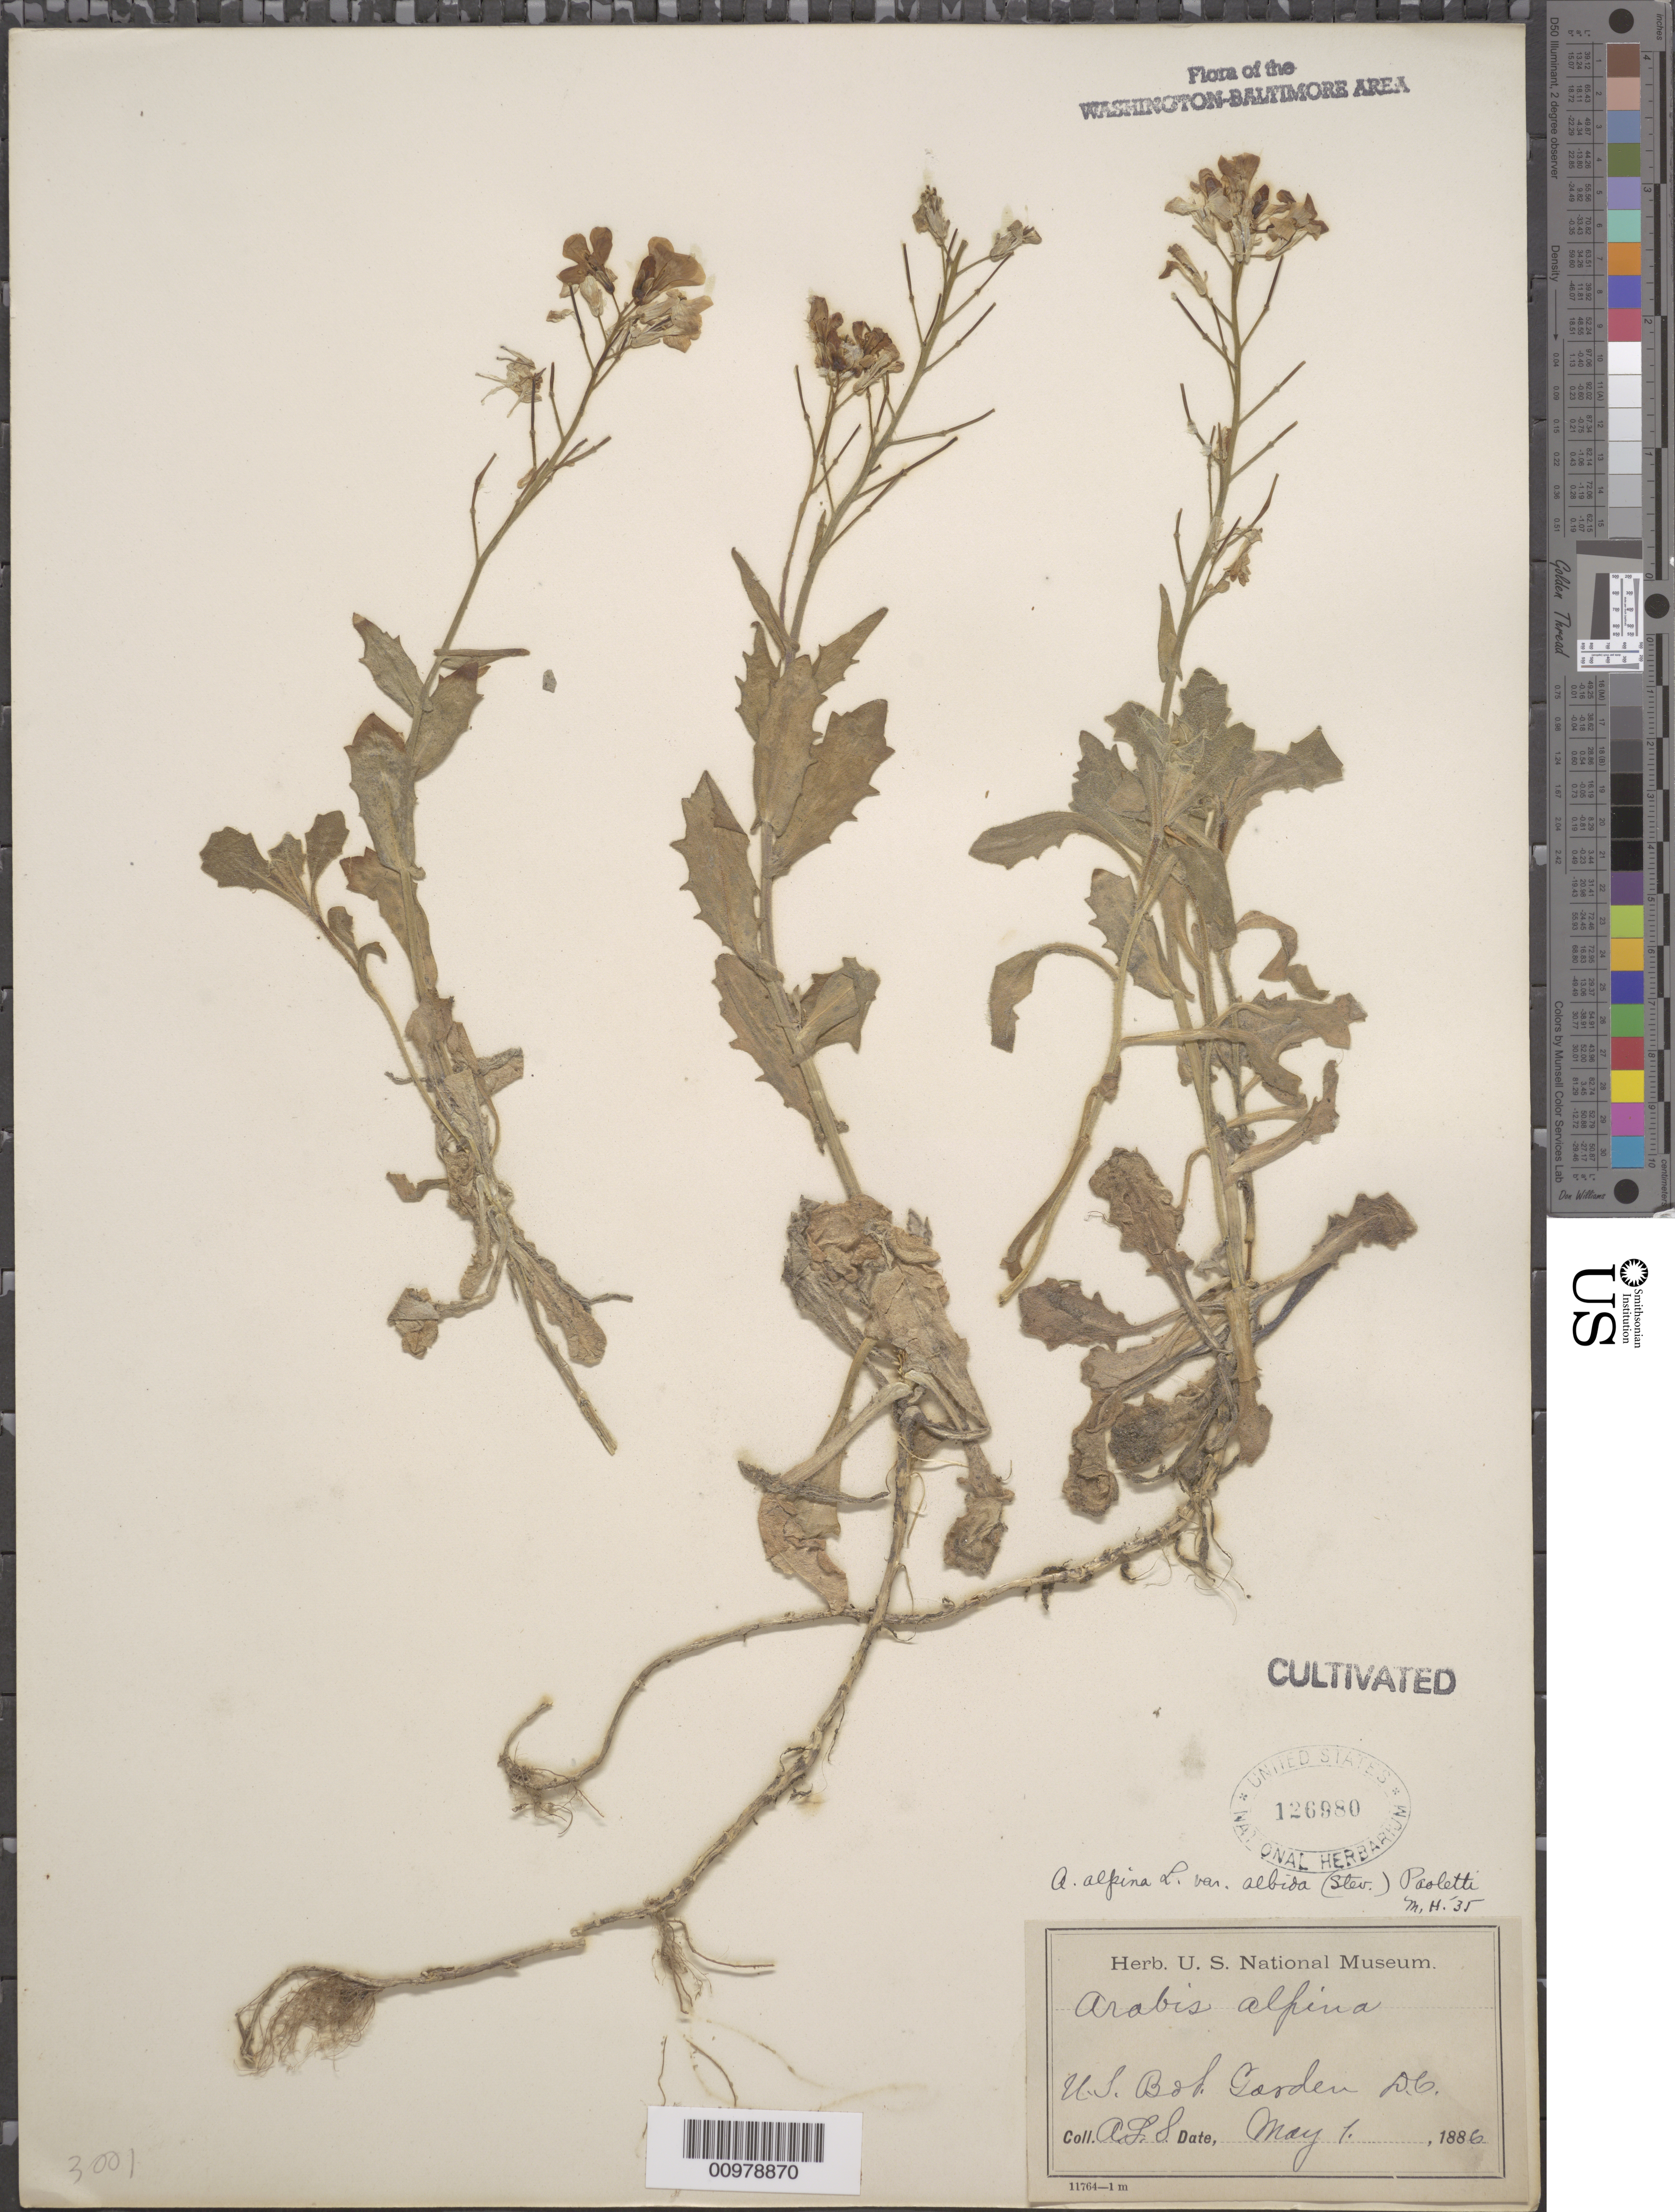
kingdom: Plantae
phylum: Tracheophyta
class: Magnoliopsida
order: Brassicales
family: Brassicaceae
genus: Arabis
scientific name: Arabis alpina var. albida (Steven ex Fisch.) Paol. ined.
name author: (Steven ex Fisch.) Paol.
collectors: A.L.S.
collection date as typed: May 1, 1886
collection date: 1886-05-01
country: United States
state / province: District of Columbia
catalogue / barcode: US 126980